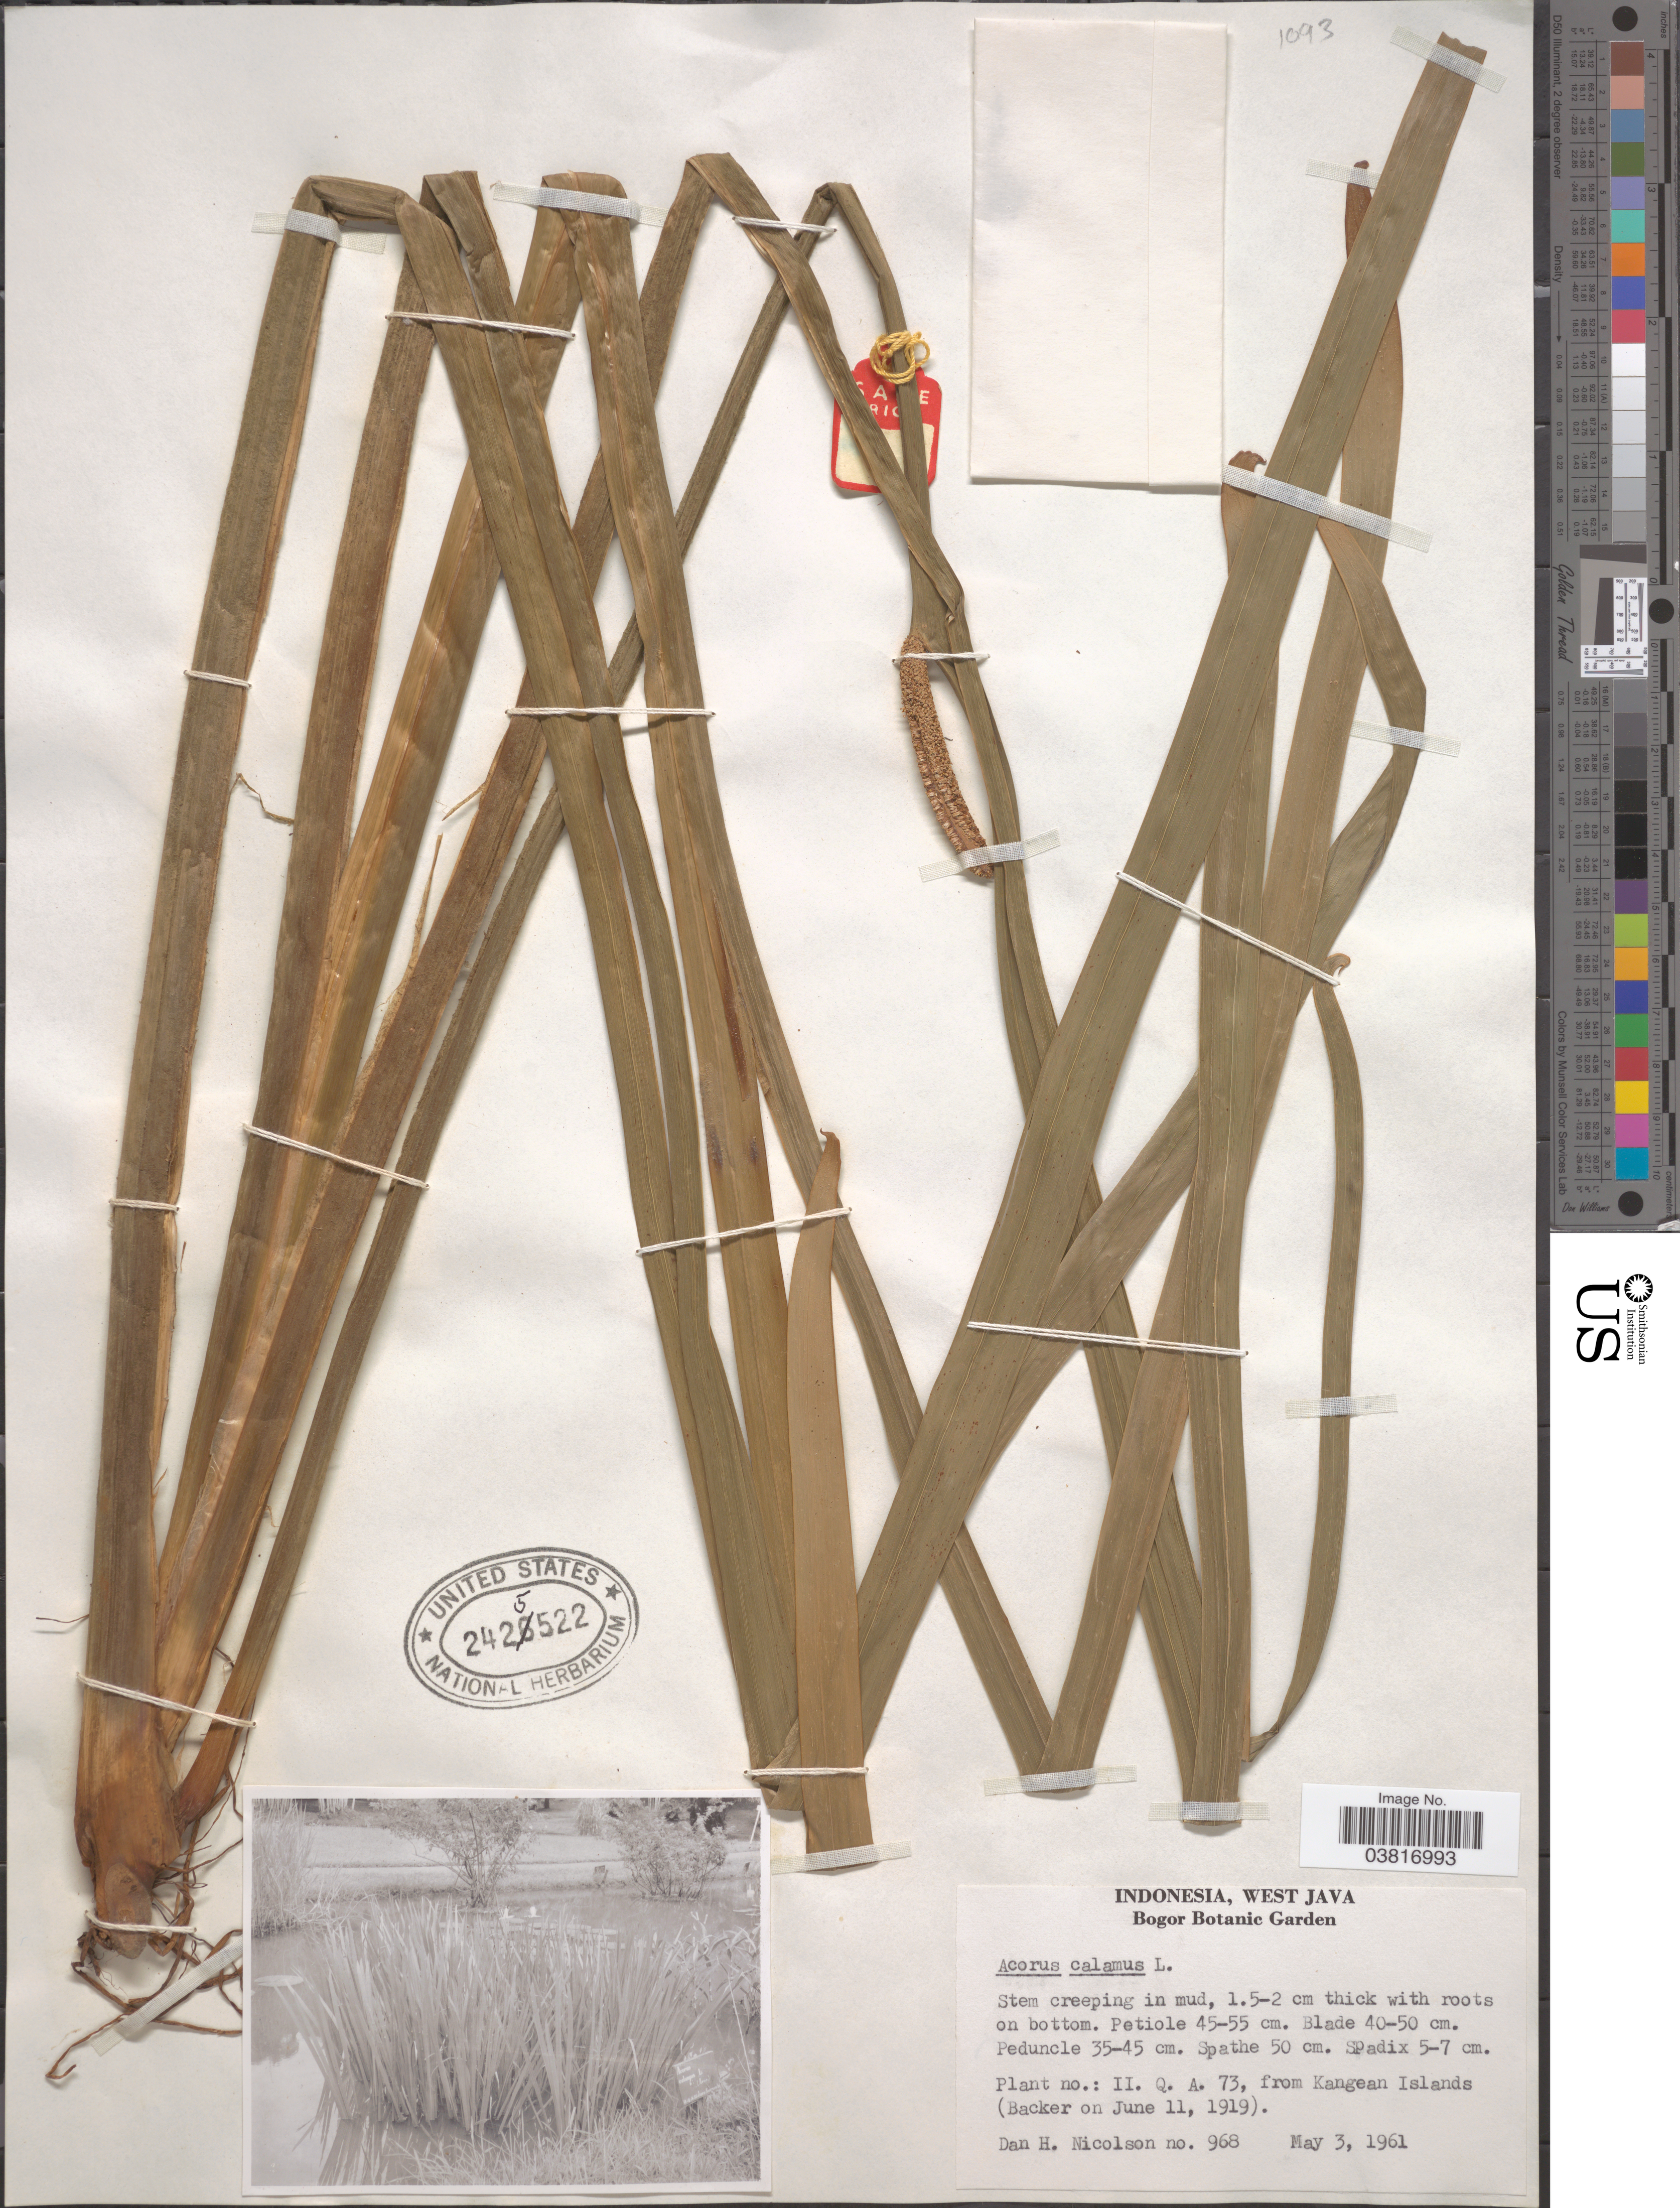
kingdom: Plantae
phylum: Tracheophyta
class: Liliopsida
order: Acorales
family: Acoraceae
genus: Acorus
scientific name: Acorus calamus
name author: L.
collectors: D. H. Nicolson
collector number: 968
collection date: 1961-05-03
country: Indonesia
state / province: Java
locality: Kangean Islands.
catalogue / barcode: US 2425522